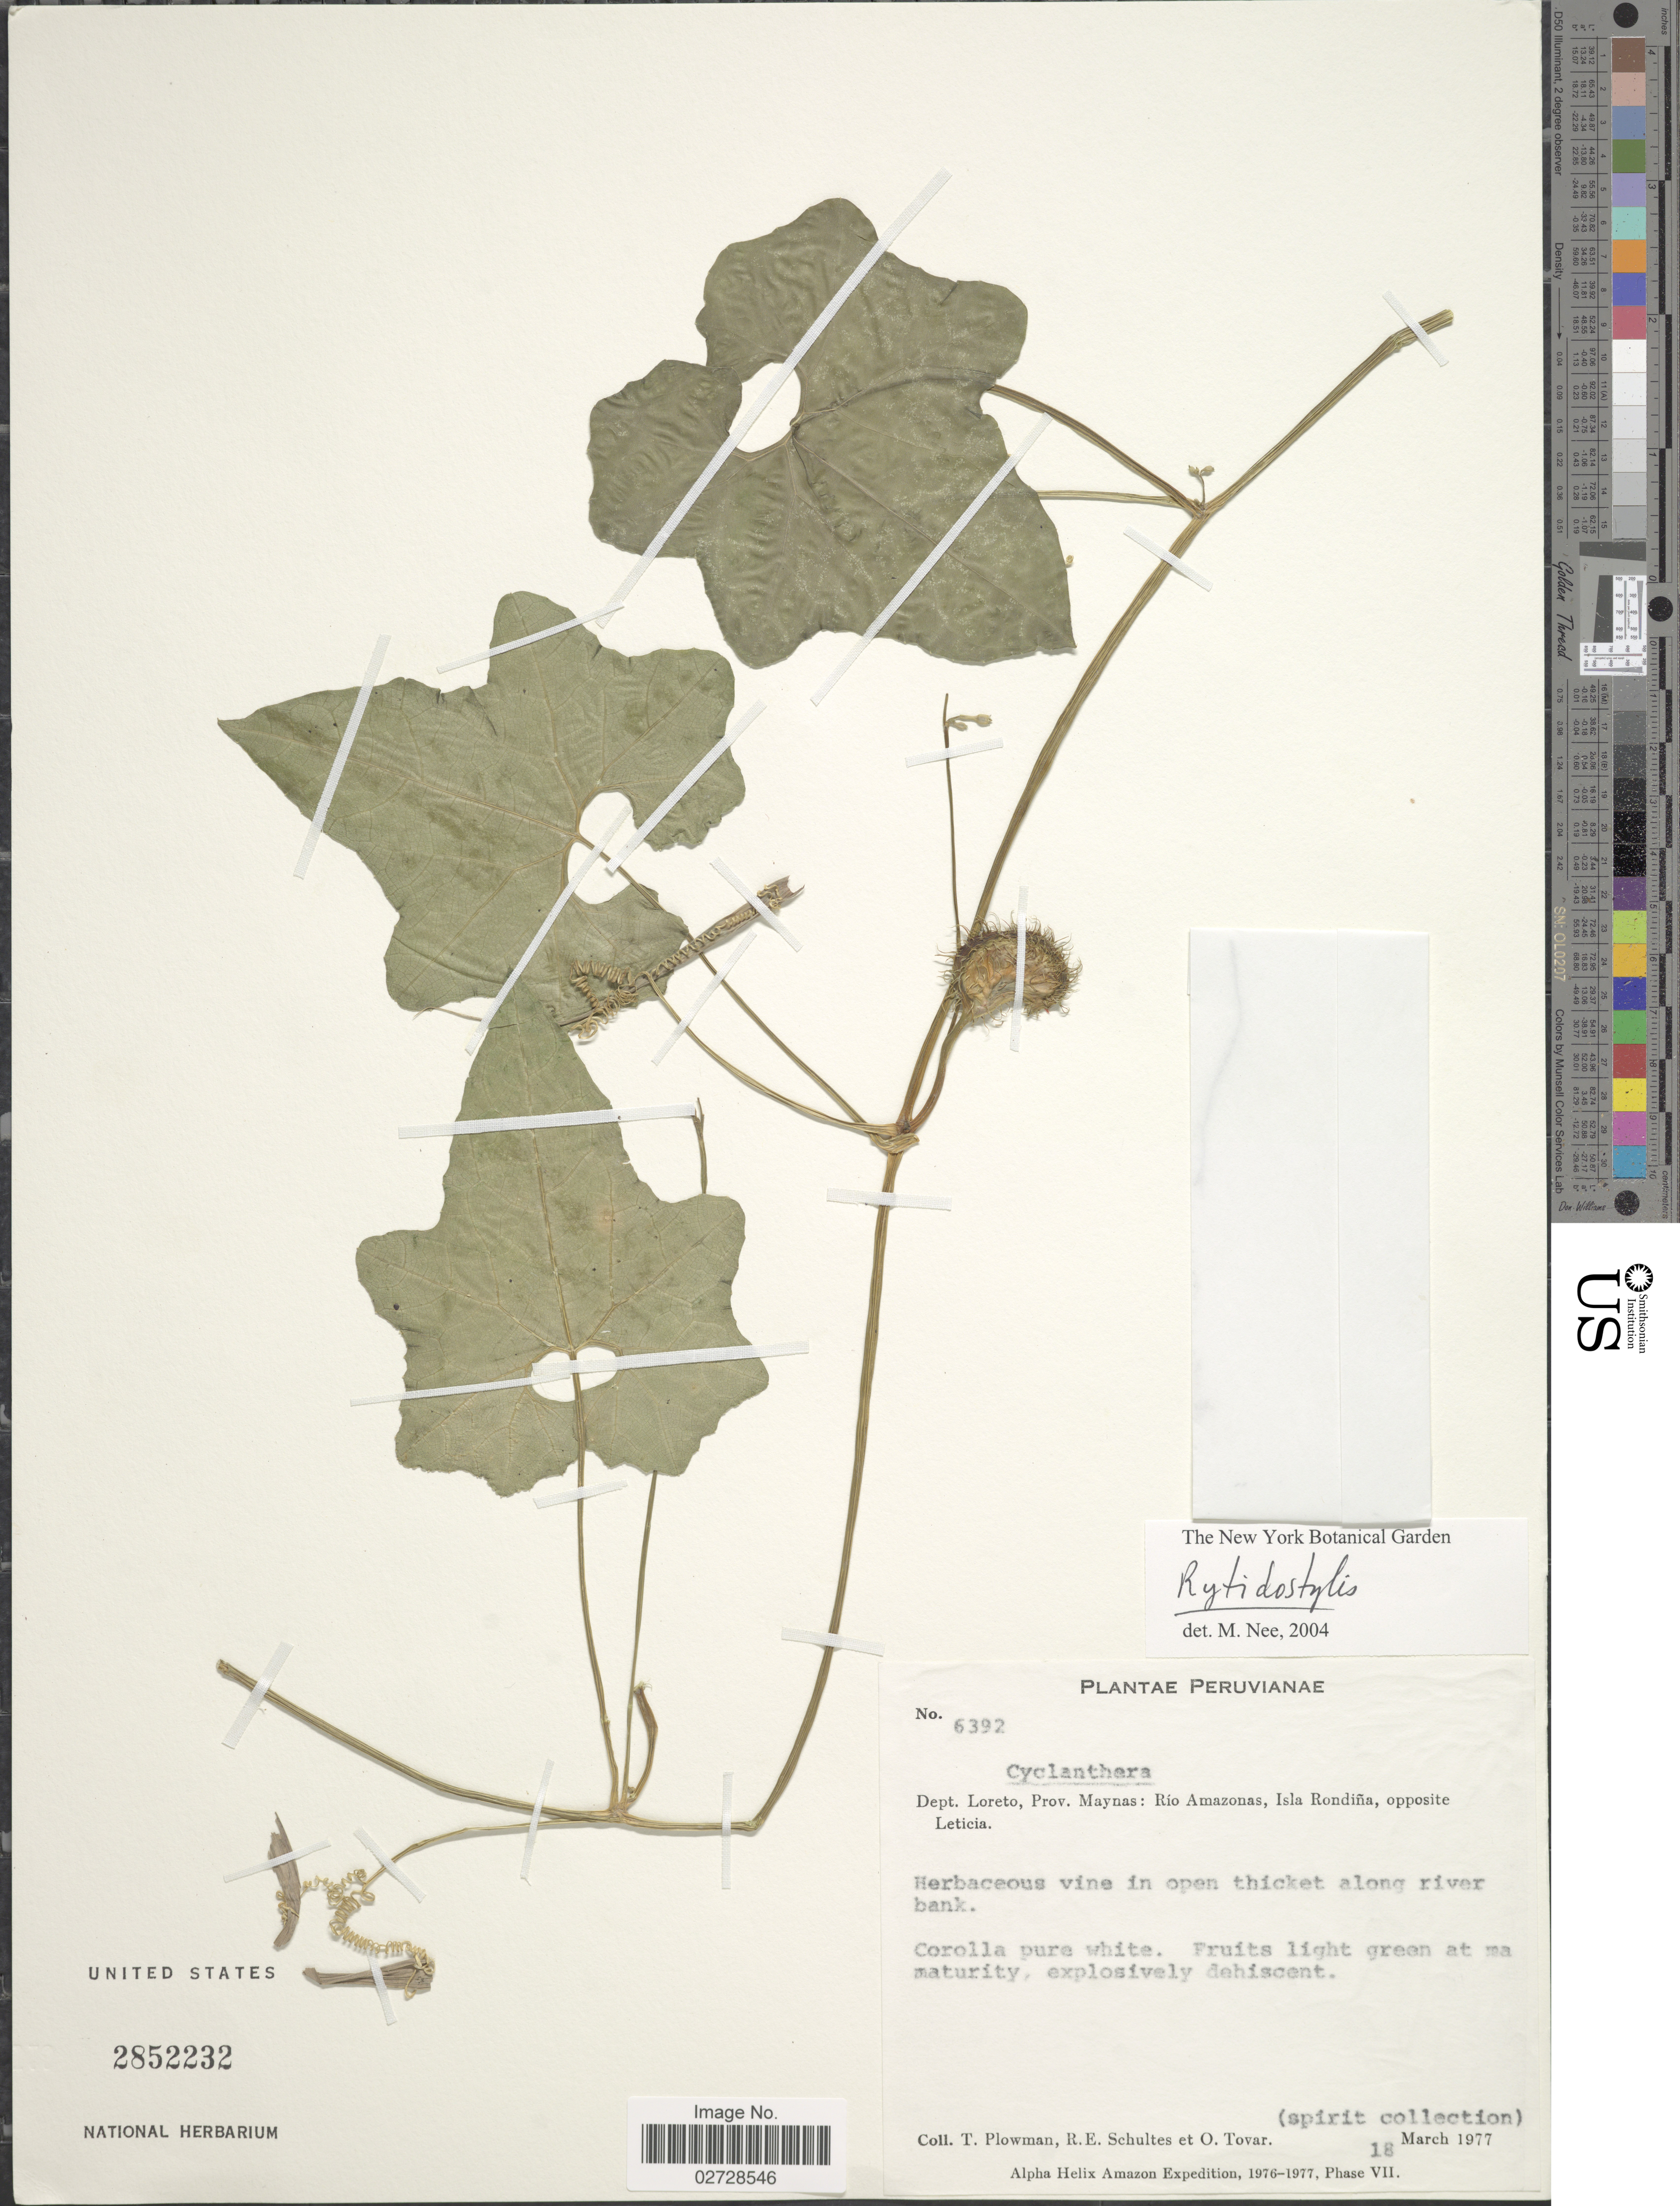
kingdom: Plantae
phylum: Tracheophyta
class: Magnoliopsida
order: Cucurbitales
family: Cucurbitaceae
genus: Cyclanthera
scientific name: Cyclanthera sp.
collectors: T. Plowman, R. E. Schultes & Ó. Tovar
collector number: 6392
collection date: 1977-03-18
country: Peru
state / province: Loreto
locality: Prov. Maynas: Rio Amazonas, Isla Rondina, opposite Leticia, along river bank.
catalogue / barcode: US 2852232